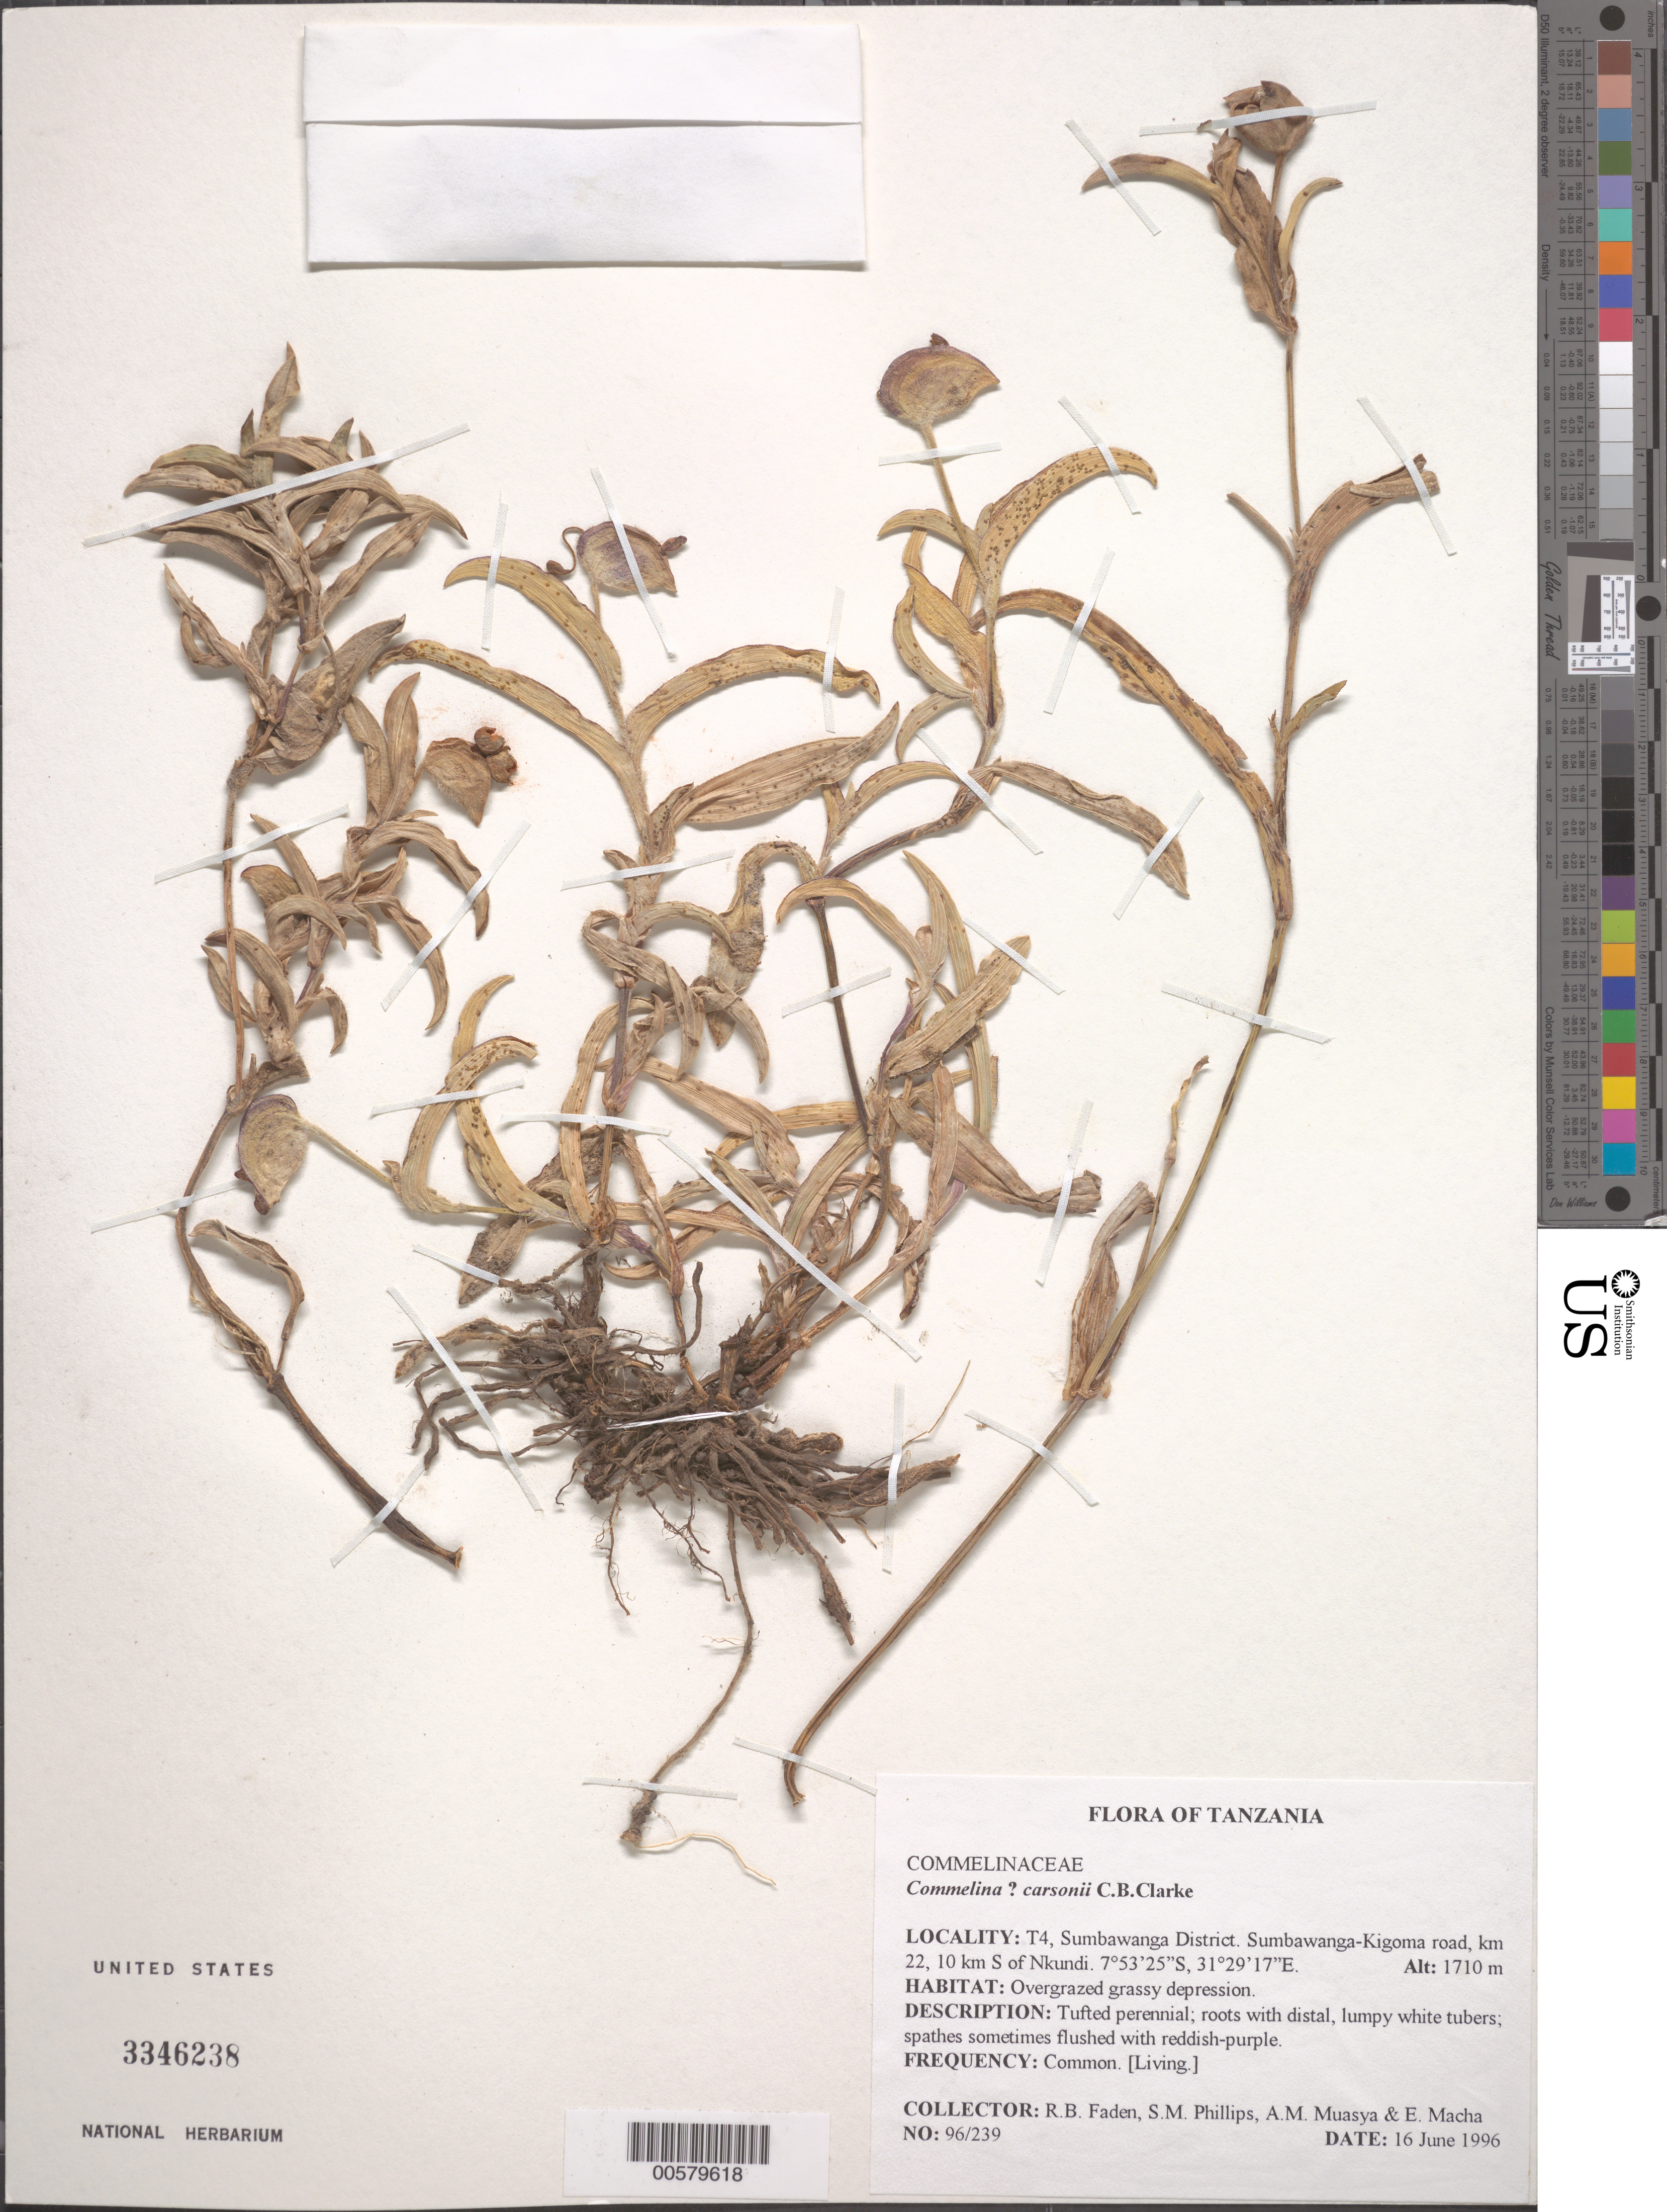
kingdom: Plantae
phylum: Tracheophyta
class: Liliopsida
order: Commelinales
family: Commelinaceae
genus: Commelina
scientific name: Commelina carsonii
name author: C.B. Clarke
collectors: R. B. Faden, S. M. Phillips, A. Muasya & E. Macha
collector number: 96/239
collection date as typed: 16 Jun 1996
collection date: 1996-06-16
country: Tanzania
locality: T4, sumbawanga dist., kigoma-sombawanga road, s of nkundi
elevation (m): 1710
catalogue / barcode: US 3346238